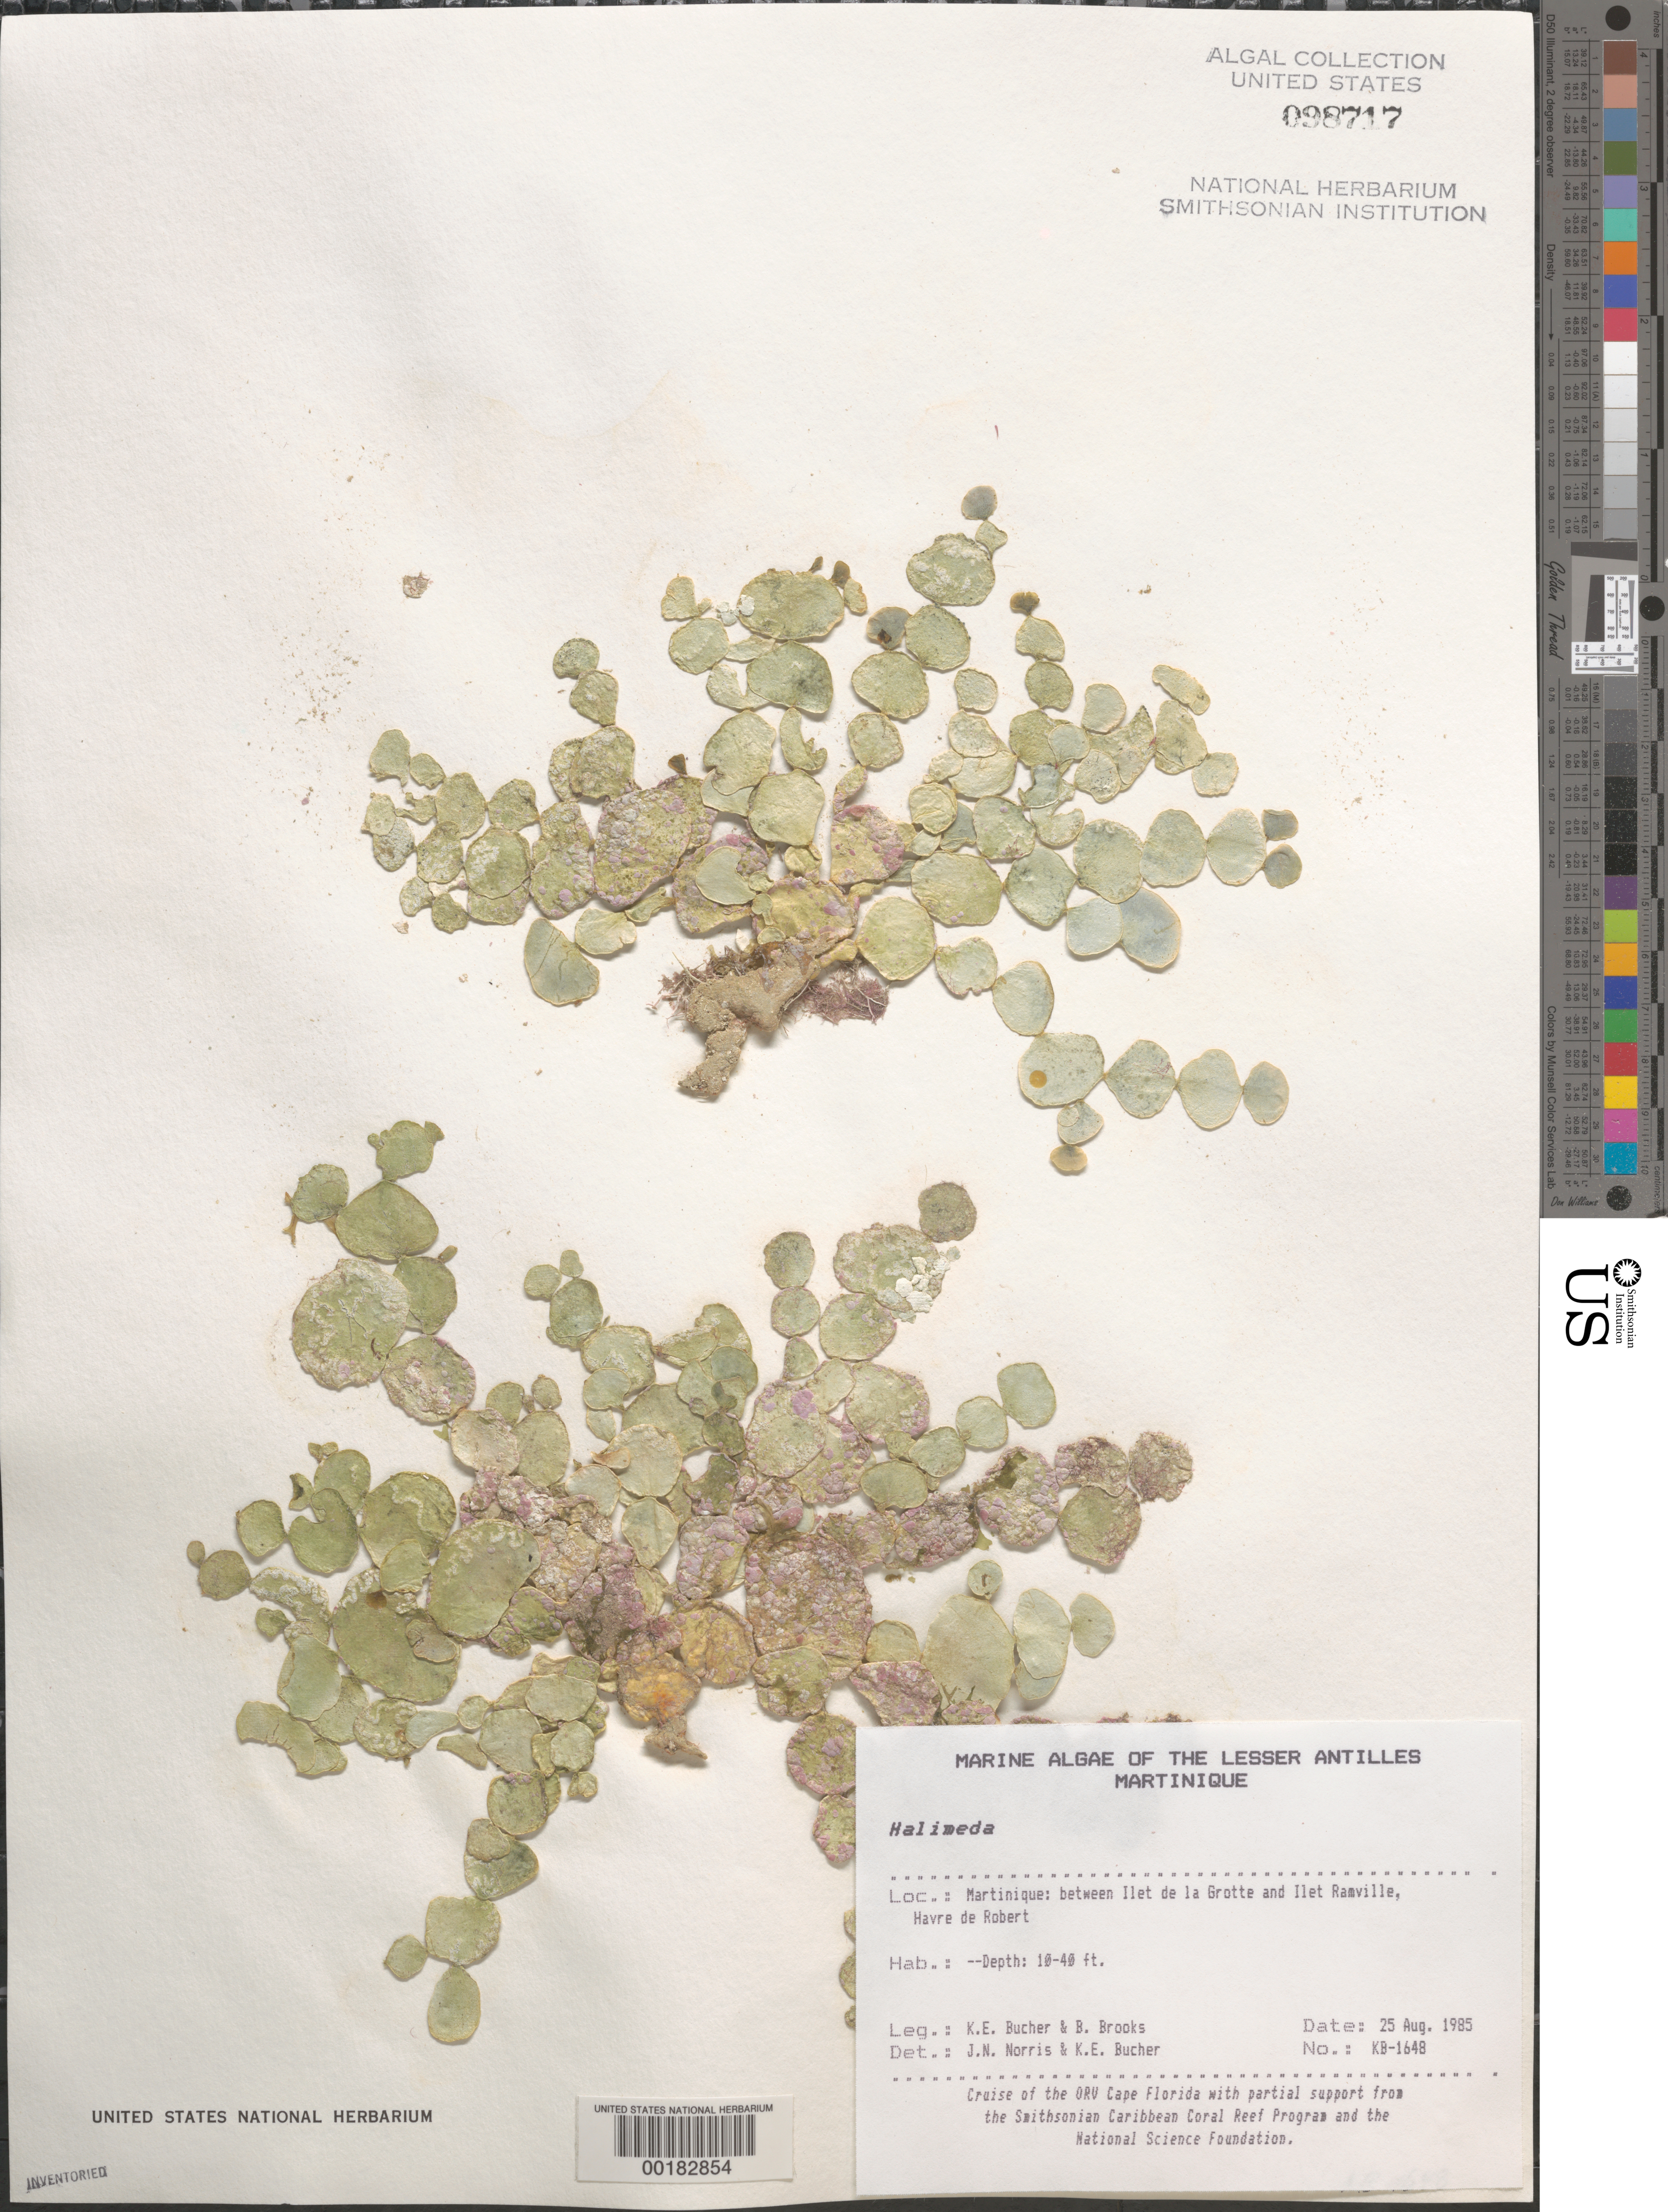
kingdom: Plantae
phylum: Chlorophyta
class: Ulvophyceae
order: Bryopsidales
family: Halimedaceae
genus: Halimeda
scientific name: Halimeda sp.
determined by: Norris, J. N.; Bucher, K. E.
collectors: K. E. Bucher & B. Brooks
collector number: KB-1648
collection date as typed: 25 Aug 1985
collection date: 1985-08-25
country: Martinique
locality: Between Ilet de la Grotte and Ilet de Ramville, Havre du Robert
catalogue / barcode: US 98717